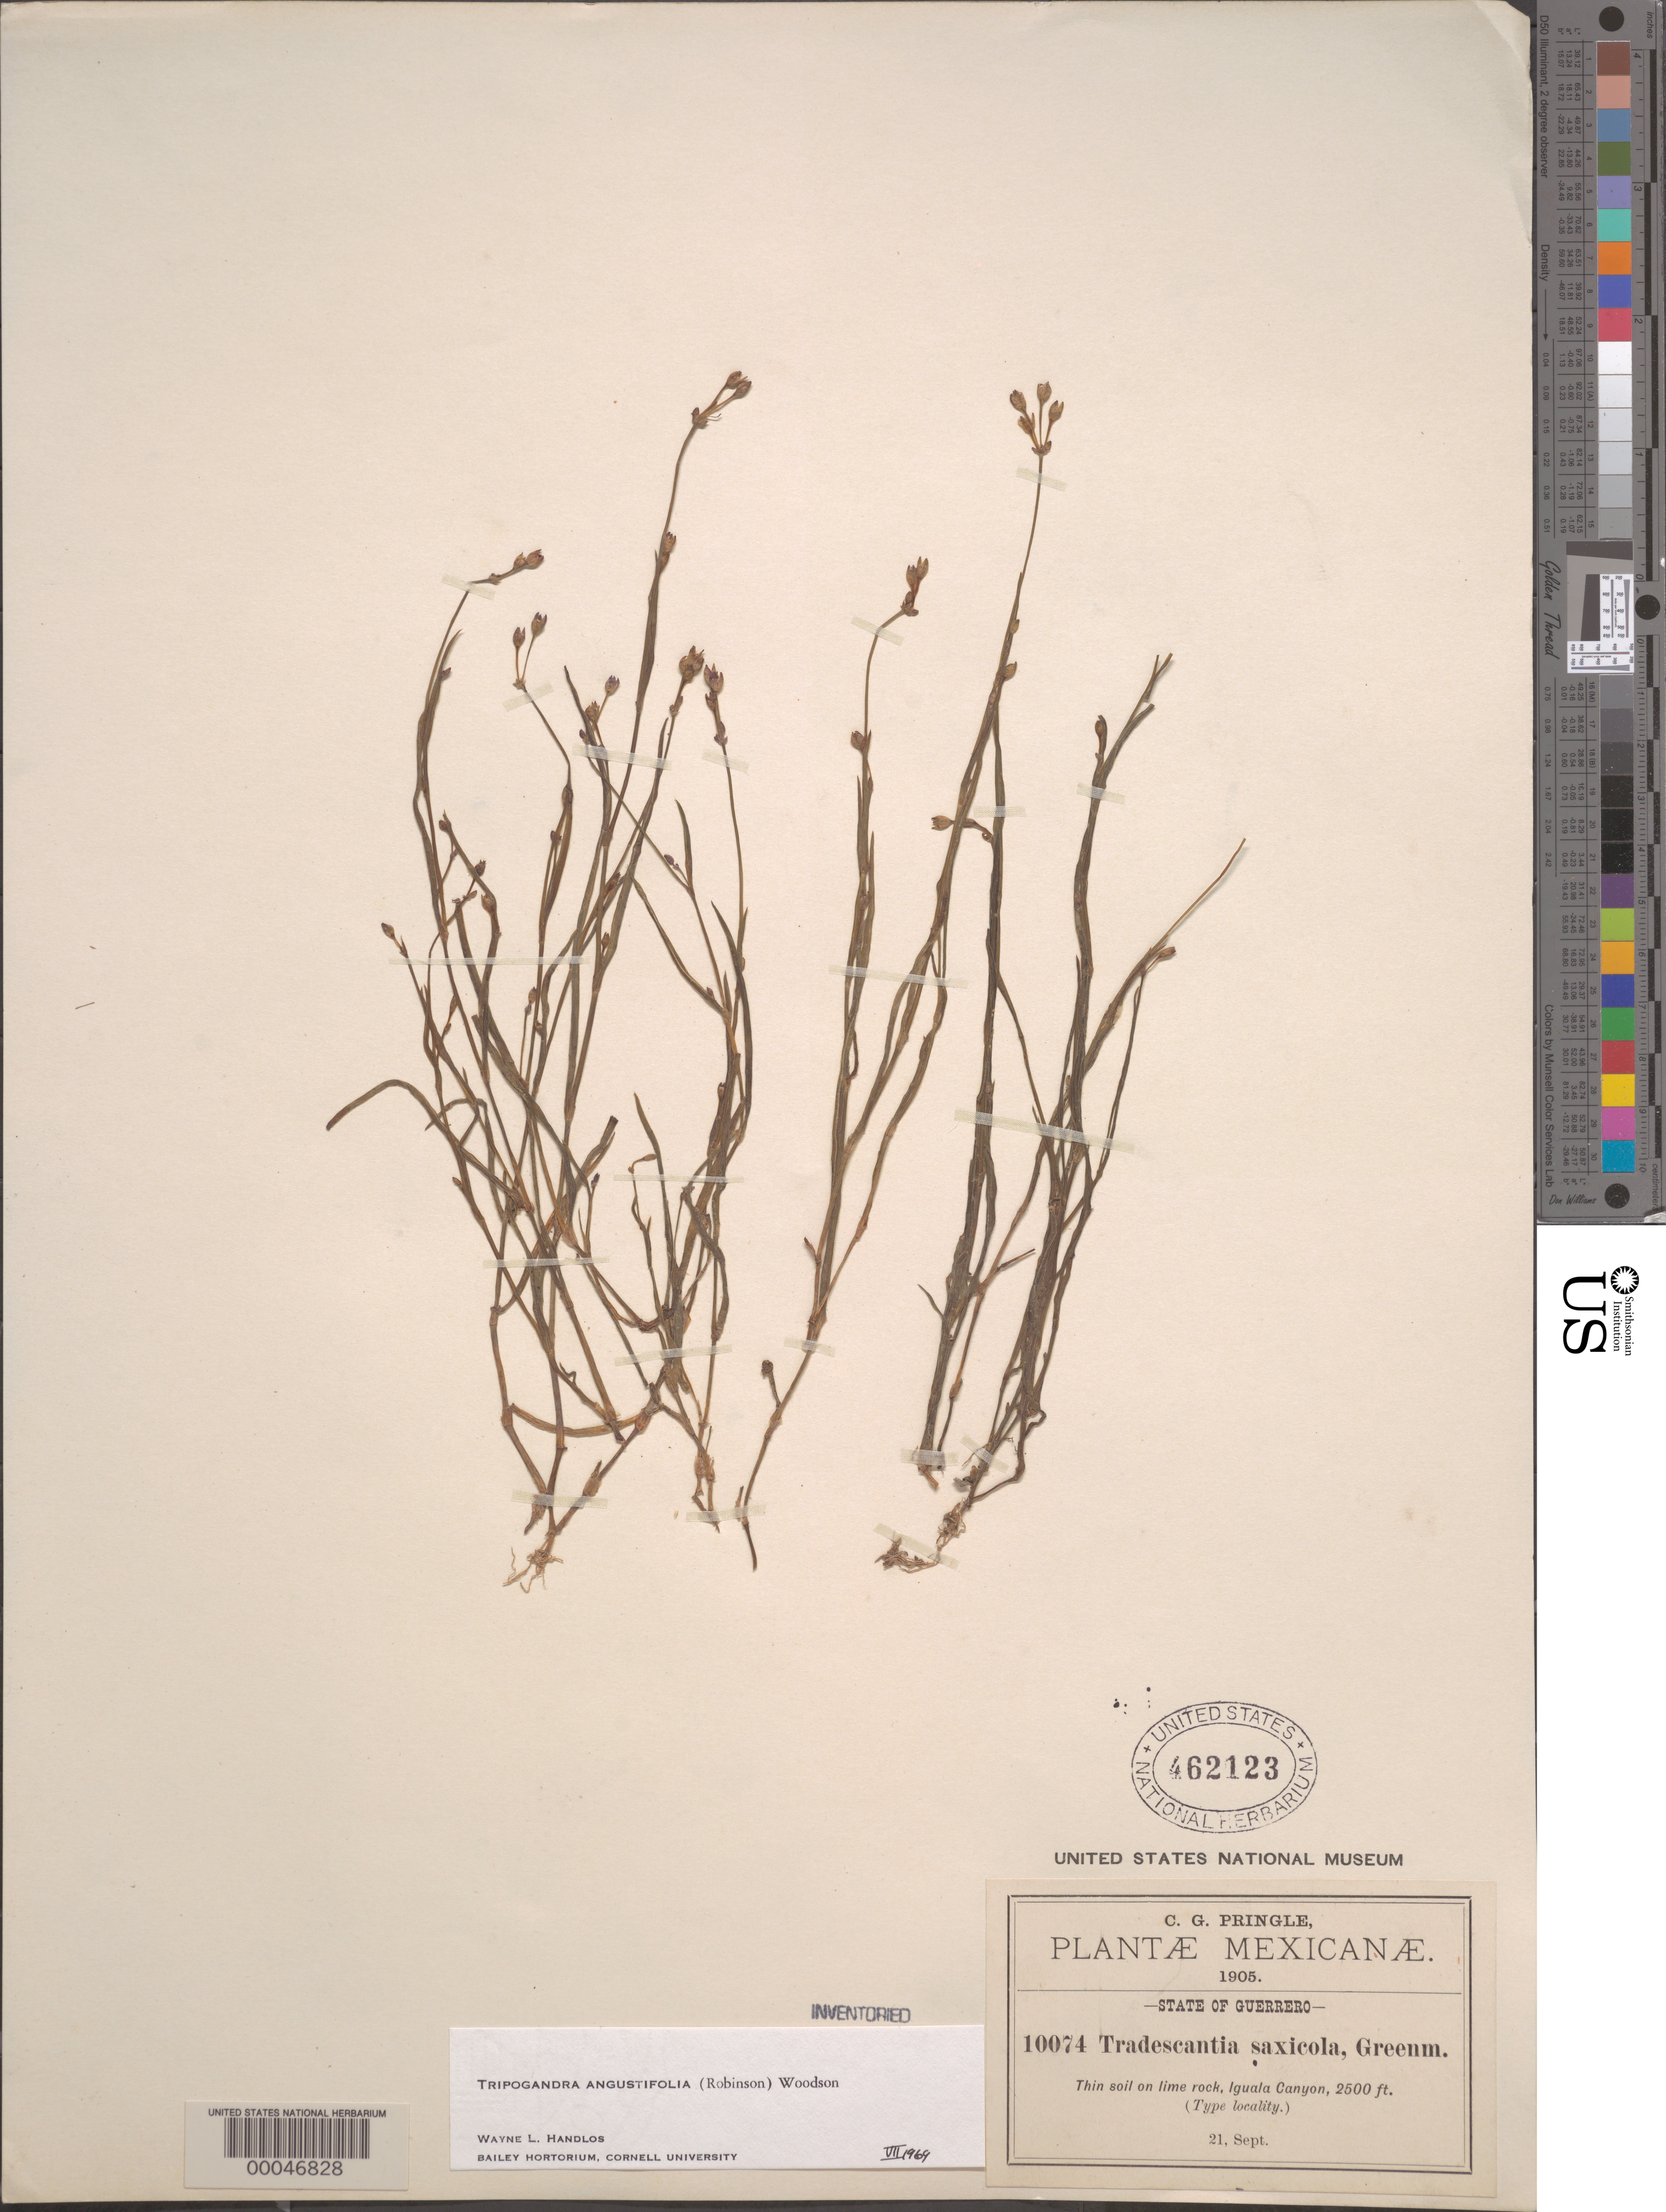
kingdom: Plantae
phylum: Tracheophyta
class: Liliopsida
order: Commelinales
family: Commelinaceae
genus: Tripogandra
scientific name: Tripogandra angustifolia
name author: (B.L. Rob.) Woodson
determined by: Handlos, W. L.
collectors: C. G. Pringle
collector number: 10074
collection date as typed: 21 Sep 1905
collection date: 1905-09-21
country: Mexico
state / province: Guerrero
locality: Iguala canyon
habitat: Thin soil on limestone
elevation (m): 763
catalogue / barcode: US 462123